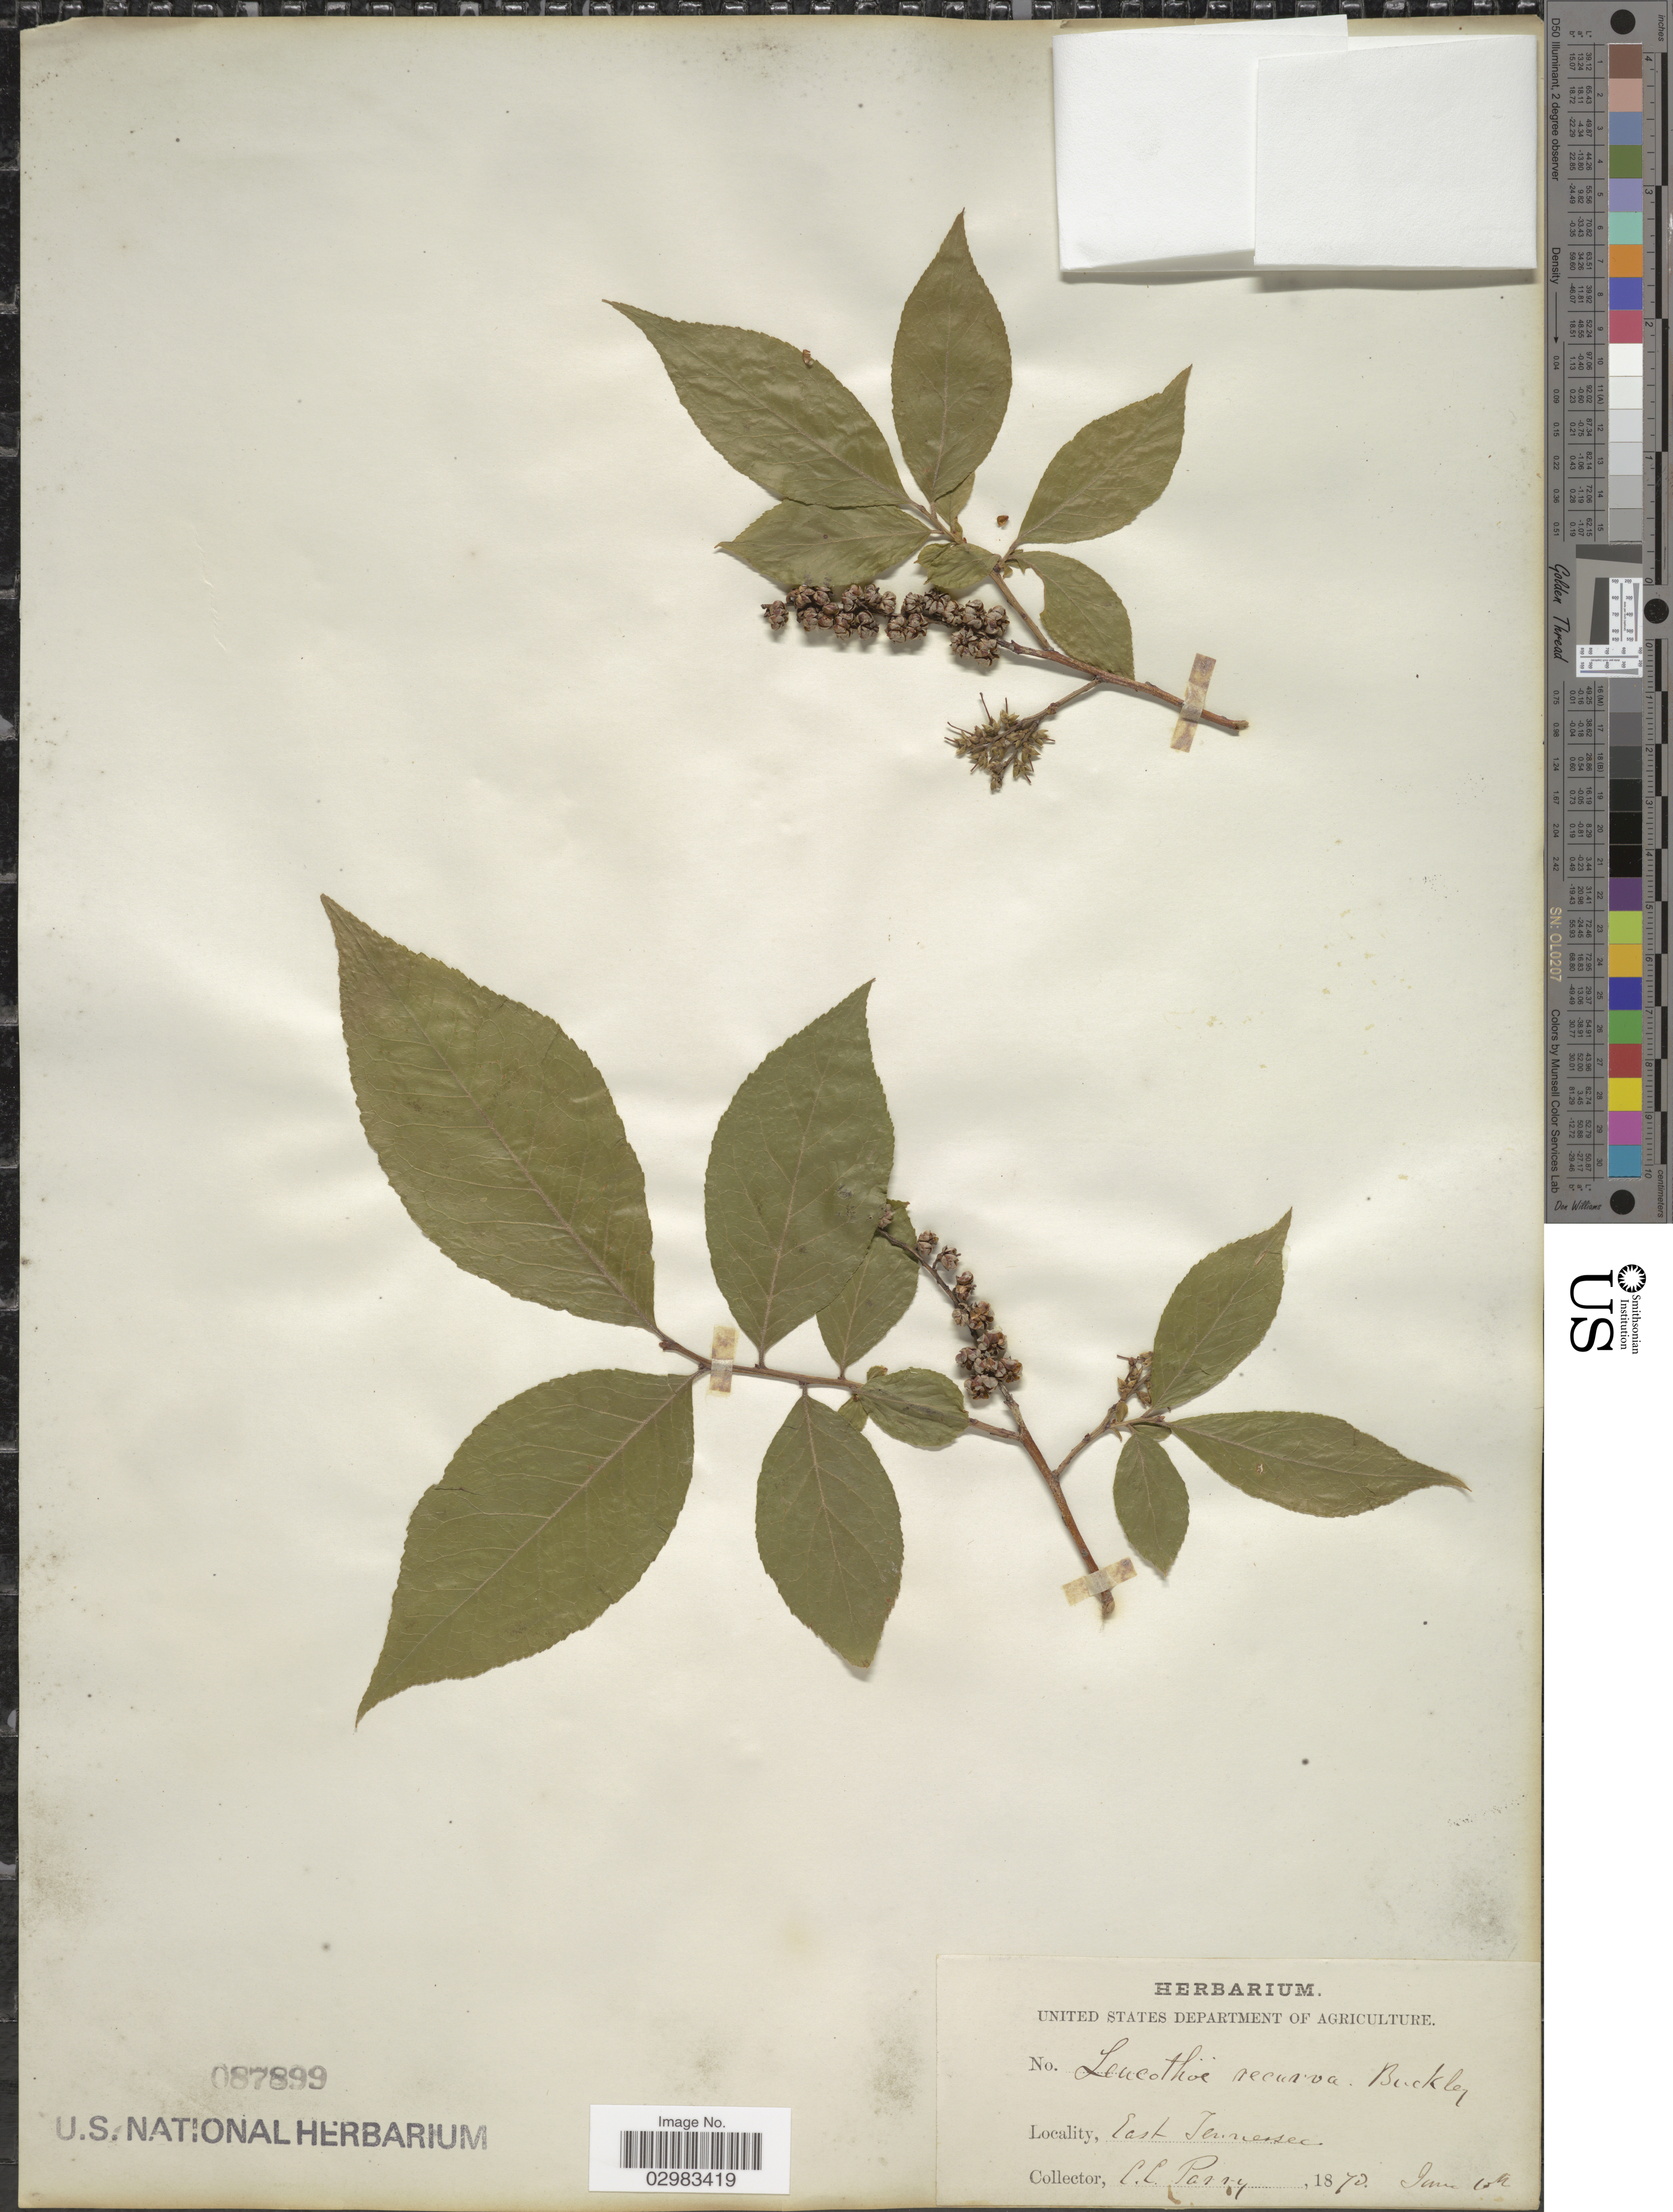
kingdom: Plantae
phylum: Tracheophyta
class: Magnoliopsida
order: Ericales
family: Ericaceae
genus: Leucothoe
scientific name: Leucothoë racemosa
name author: (L.) A. Gray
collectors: C. C. Parry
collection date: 1870-01-15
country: United States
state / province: Tennessee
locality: East Tennessee.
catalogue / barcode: US 87899